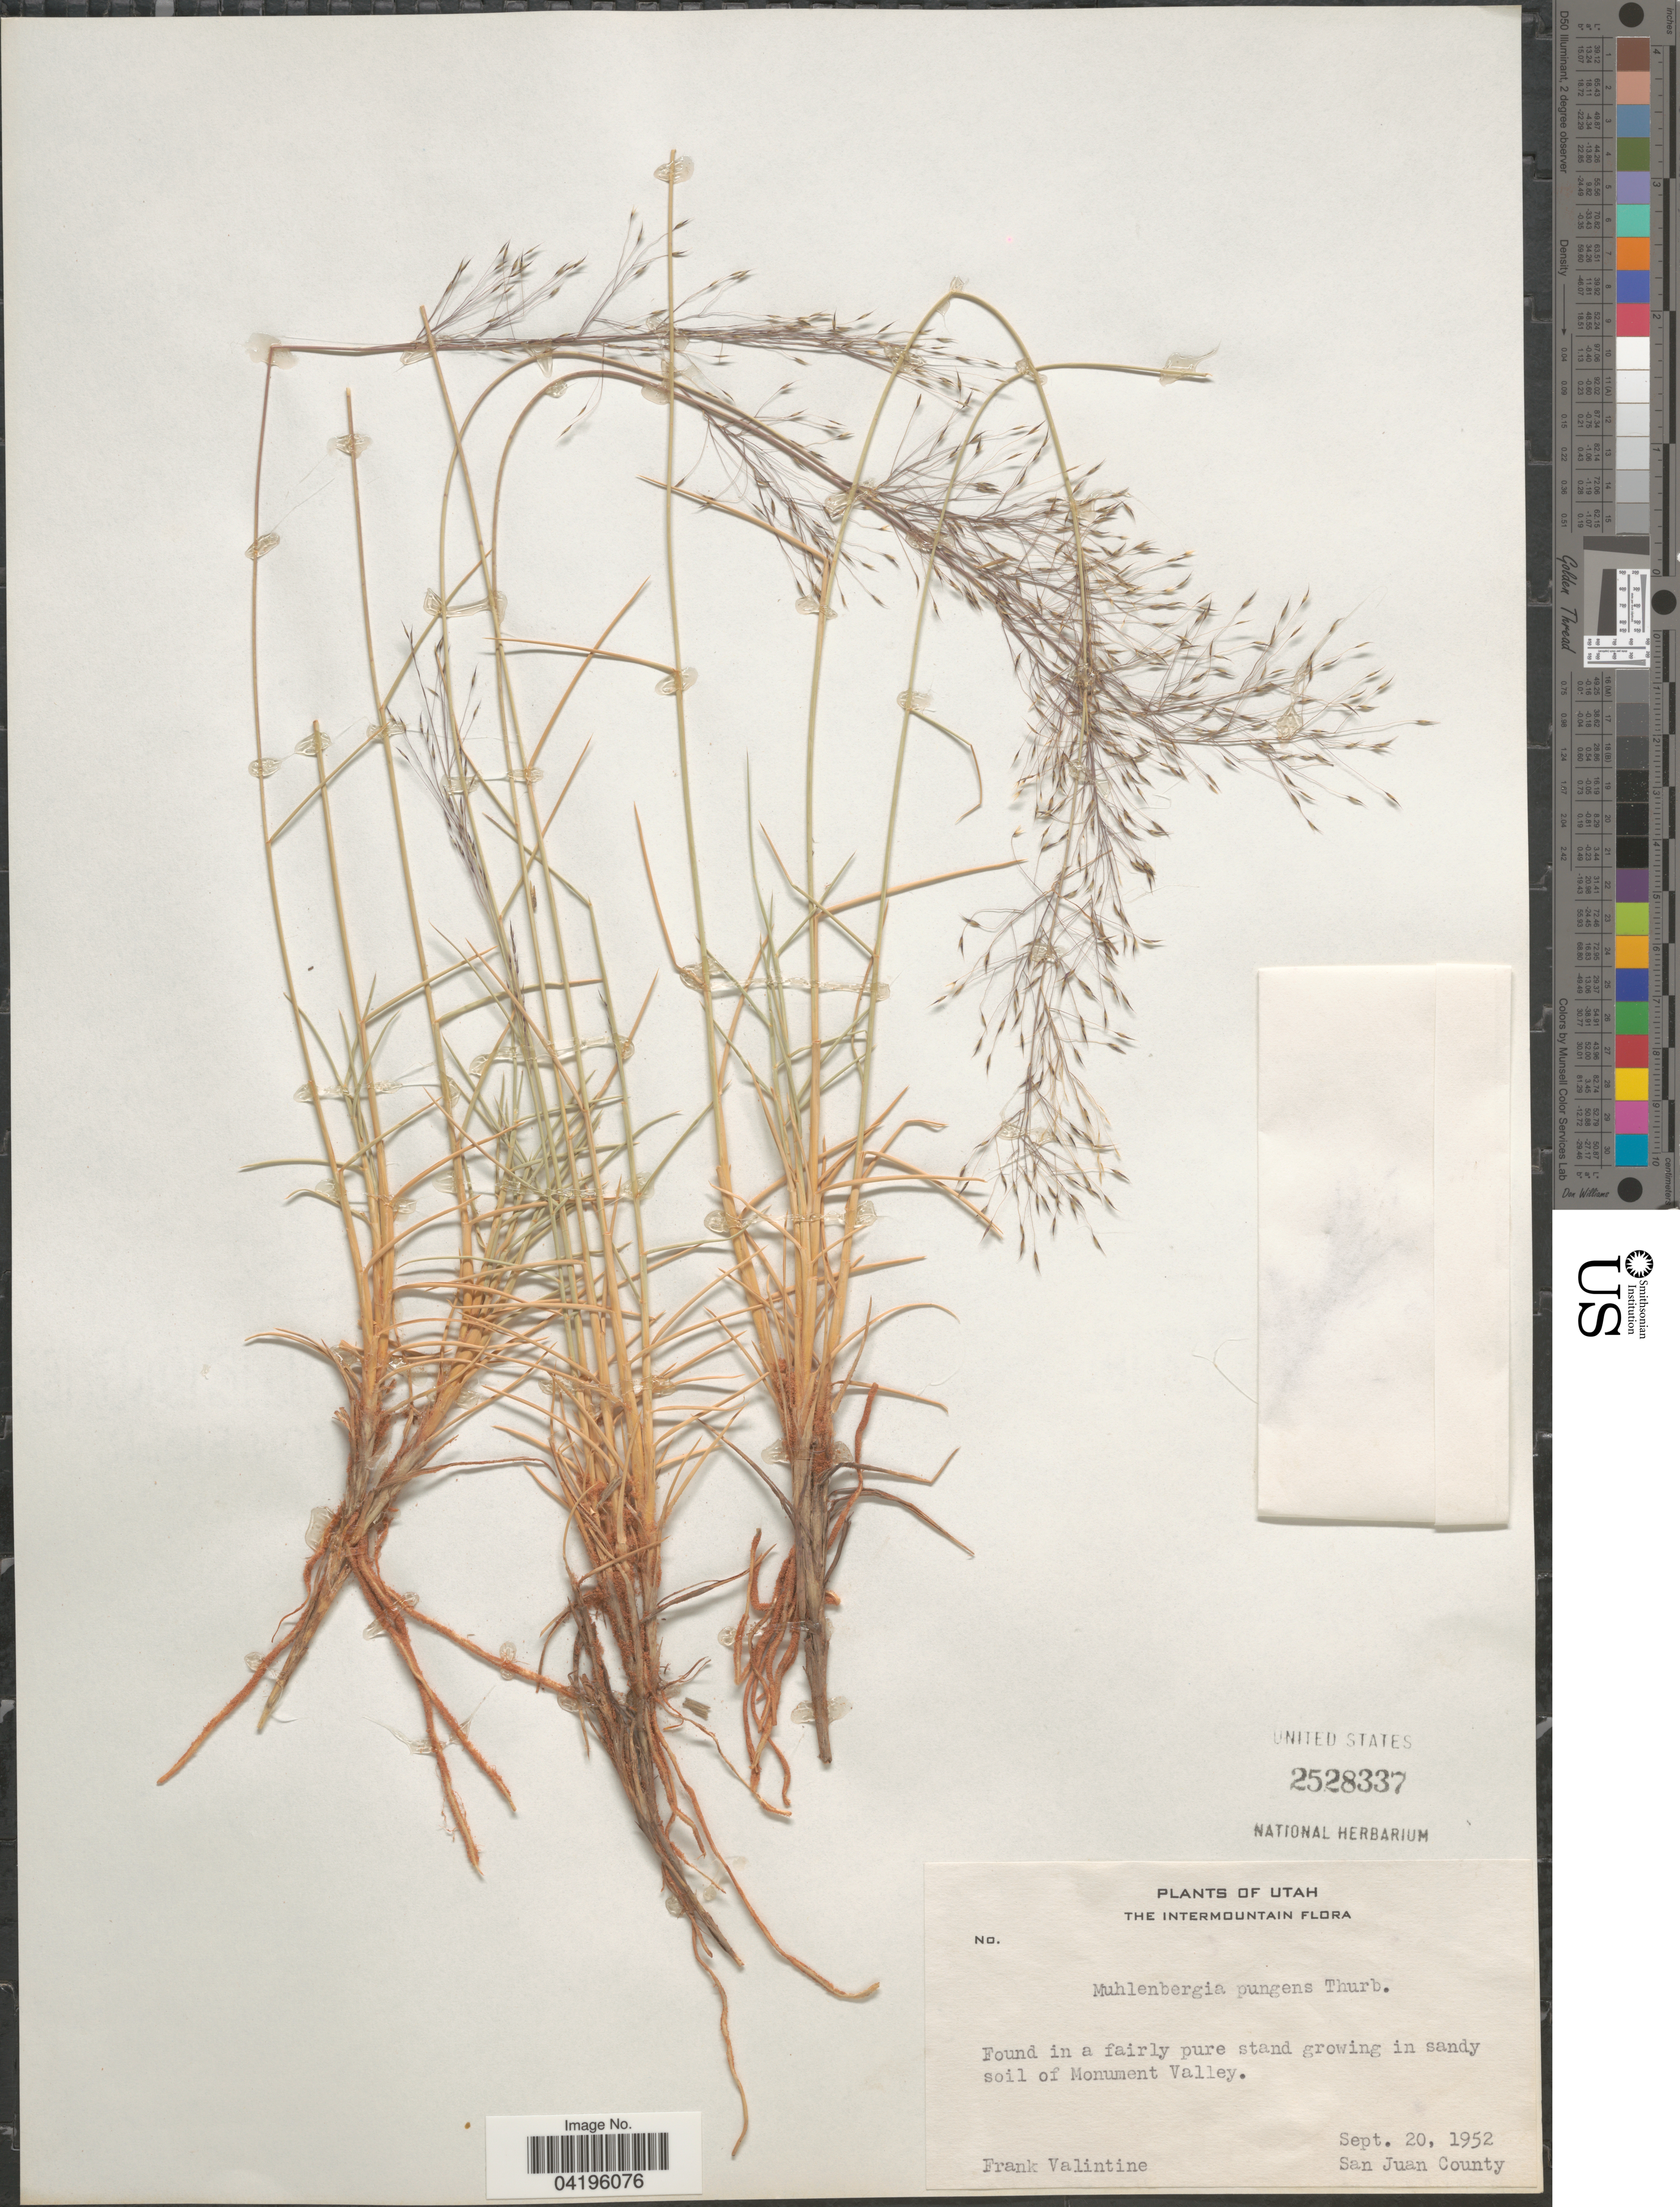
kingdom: Plantae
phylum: Tracheophyta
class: Liliopsida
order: Poales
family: Poaceae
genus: Muhlenbergia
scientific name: Muhlenbergia pungens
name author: Thurb. ex A. Gray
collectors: F. Valintine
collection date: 1952-09-20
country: United States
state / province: Utah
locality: The Intermountain. Found in a fairly pure stand growing in sandy soil of Monument Valley. San Juan County.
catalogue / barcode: US 2528337